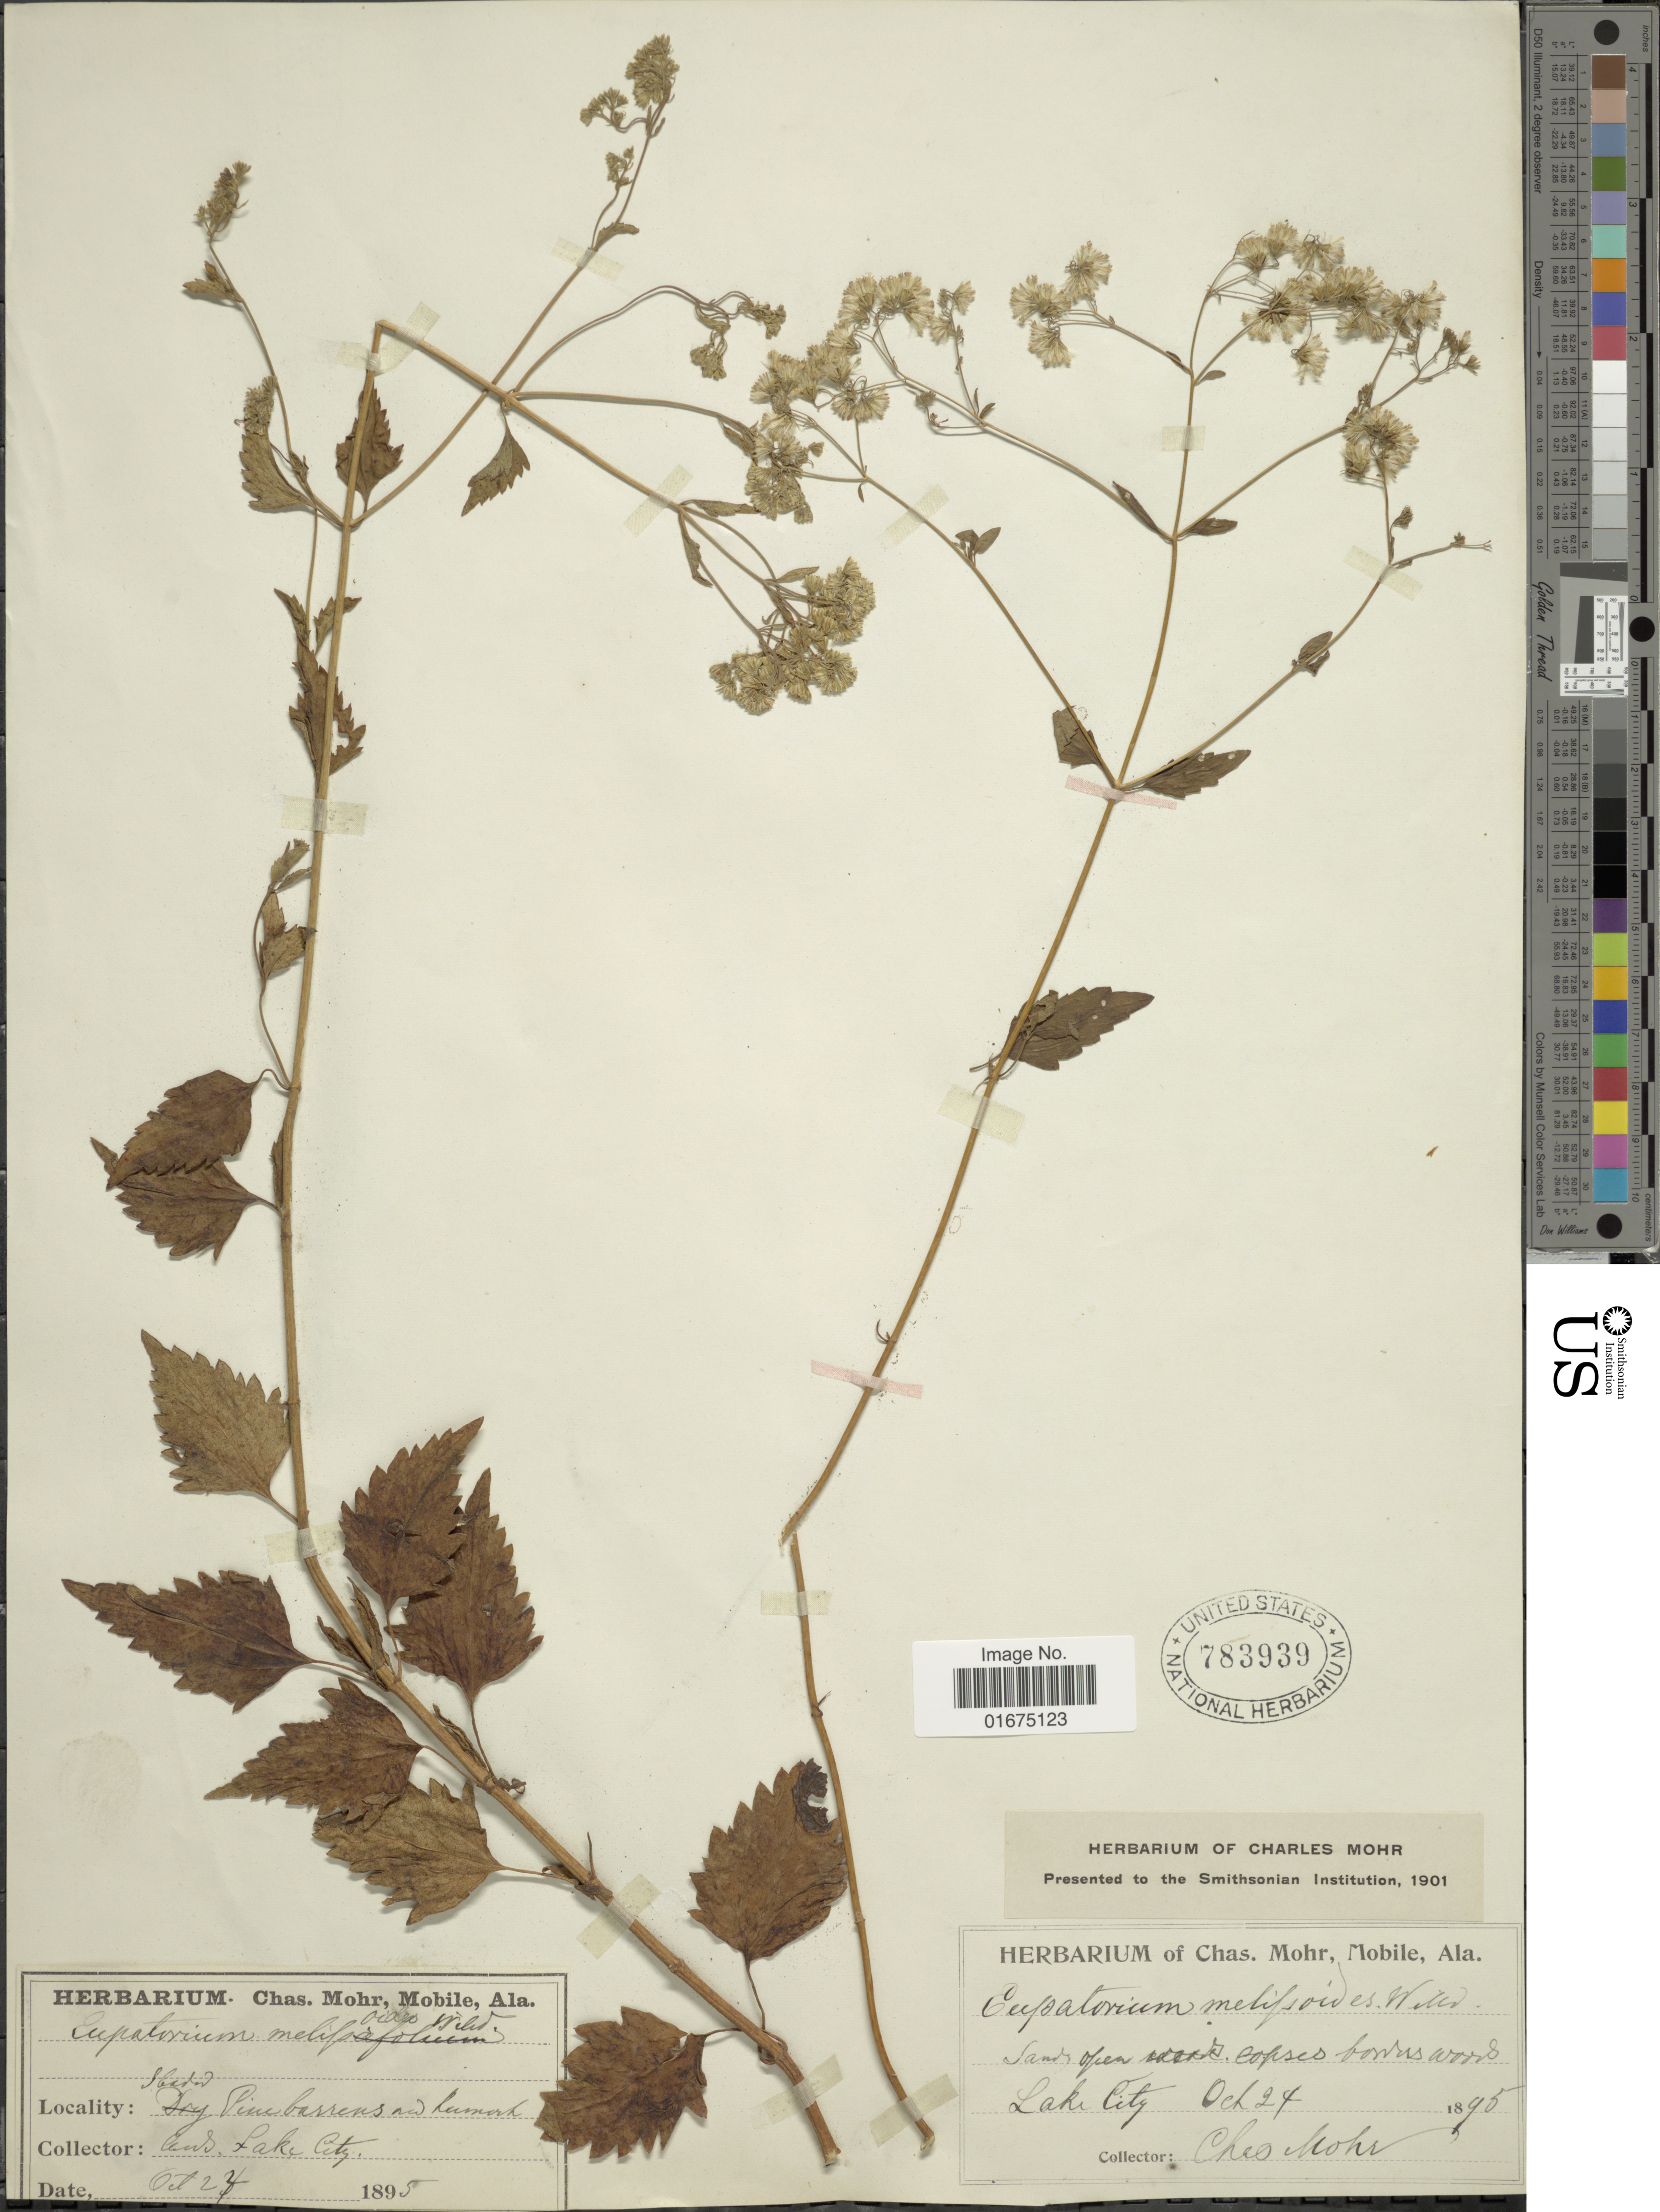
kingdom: Plantae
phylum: Tracheophyta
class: Magnoliopsida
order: Asterales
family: Asteraceae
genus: Ageratina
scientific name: Ageratina aromatica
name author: (L.) Spach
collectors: Mohr, C. T. (herbarium)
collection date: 1895-10-24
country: United States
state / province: Arkansas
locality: Cens. Lake City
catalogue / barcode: US 783939